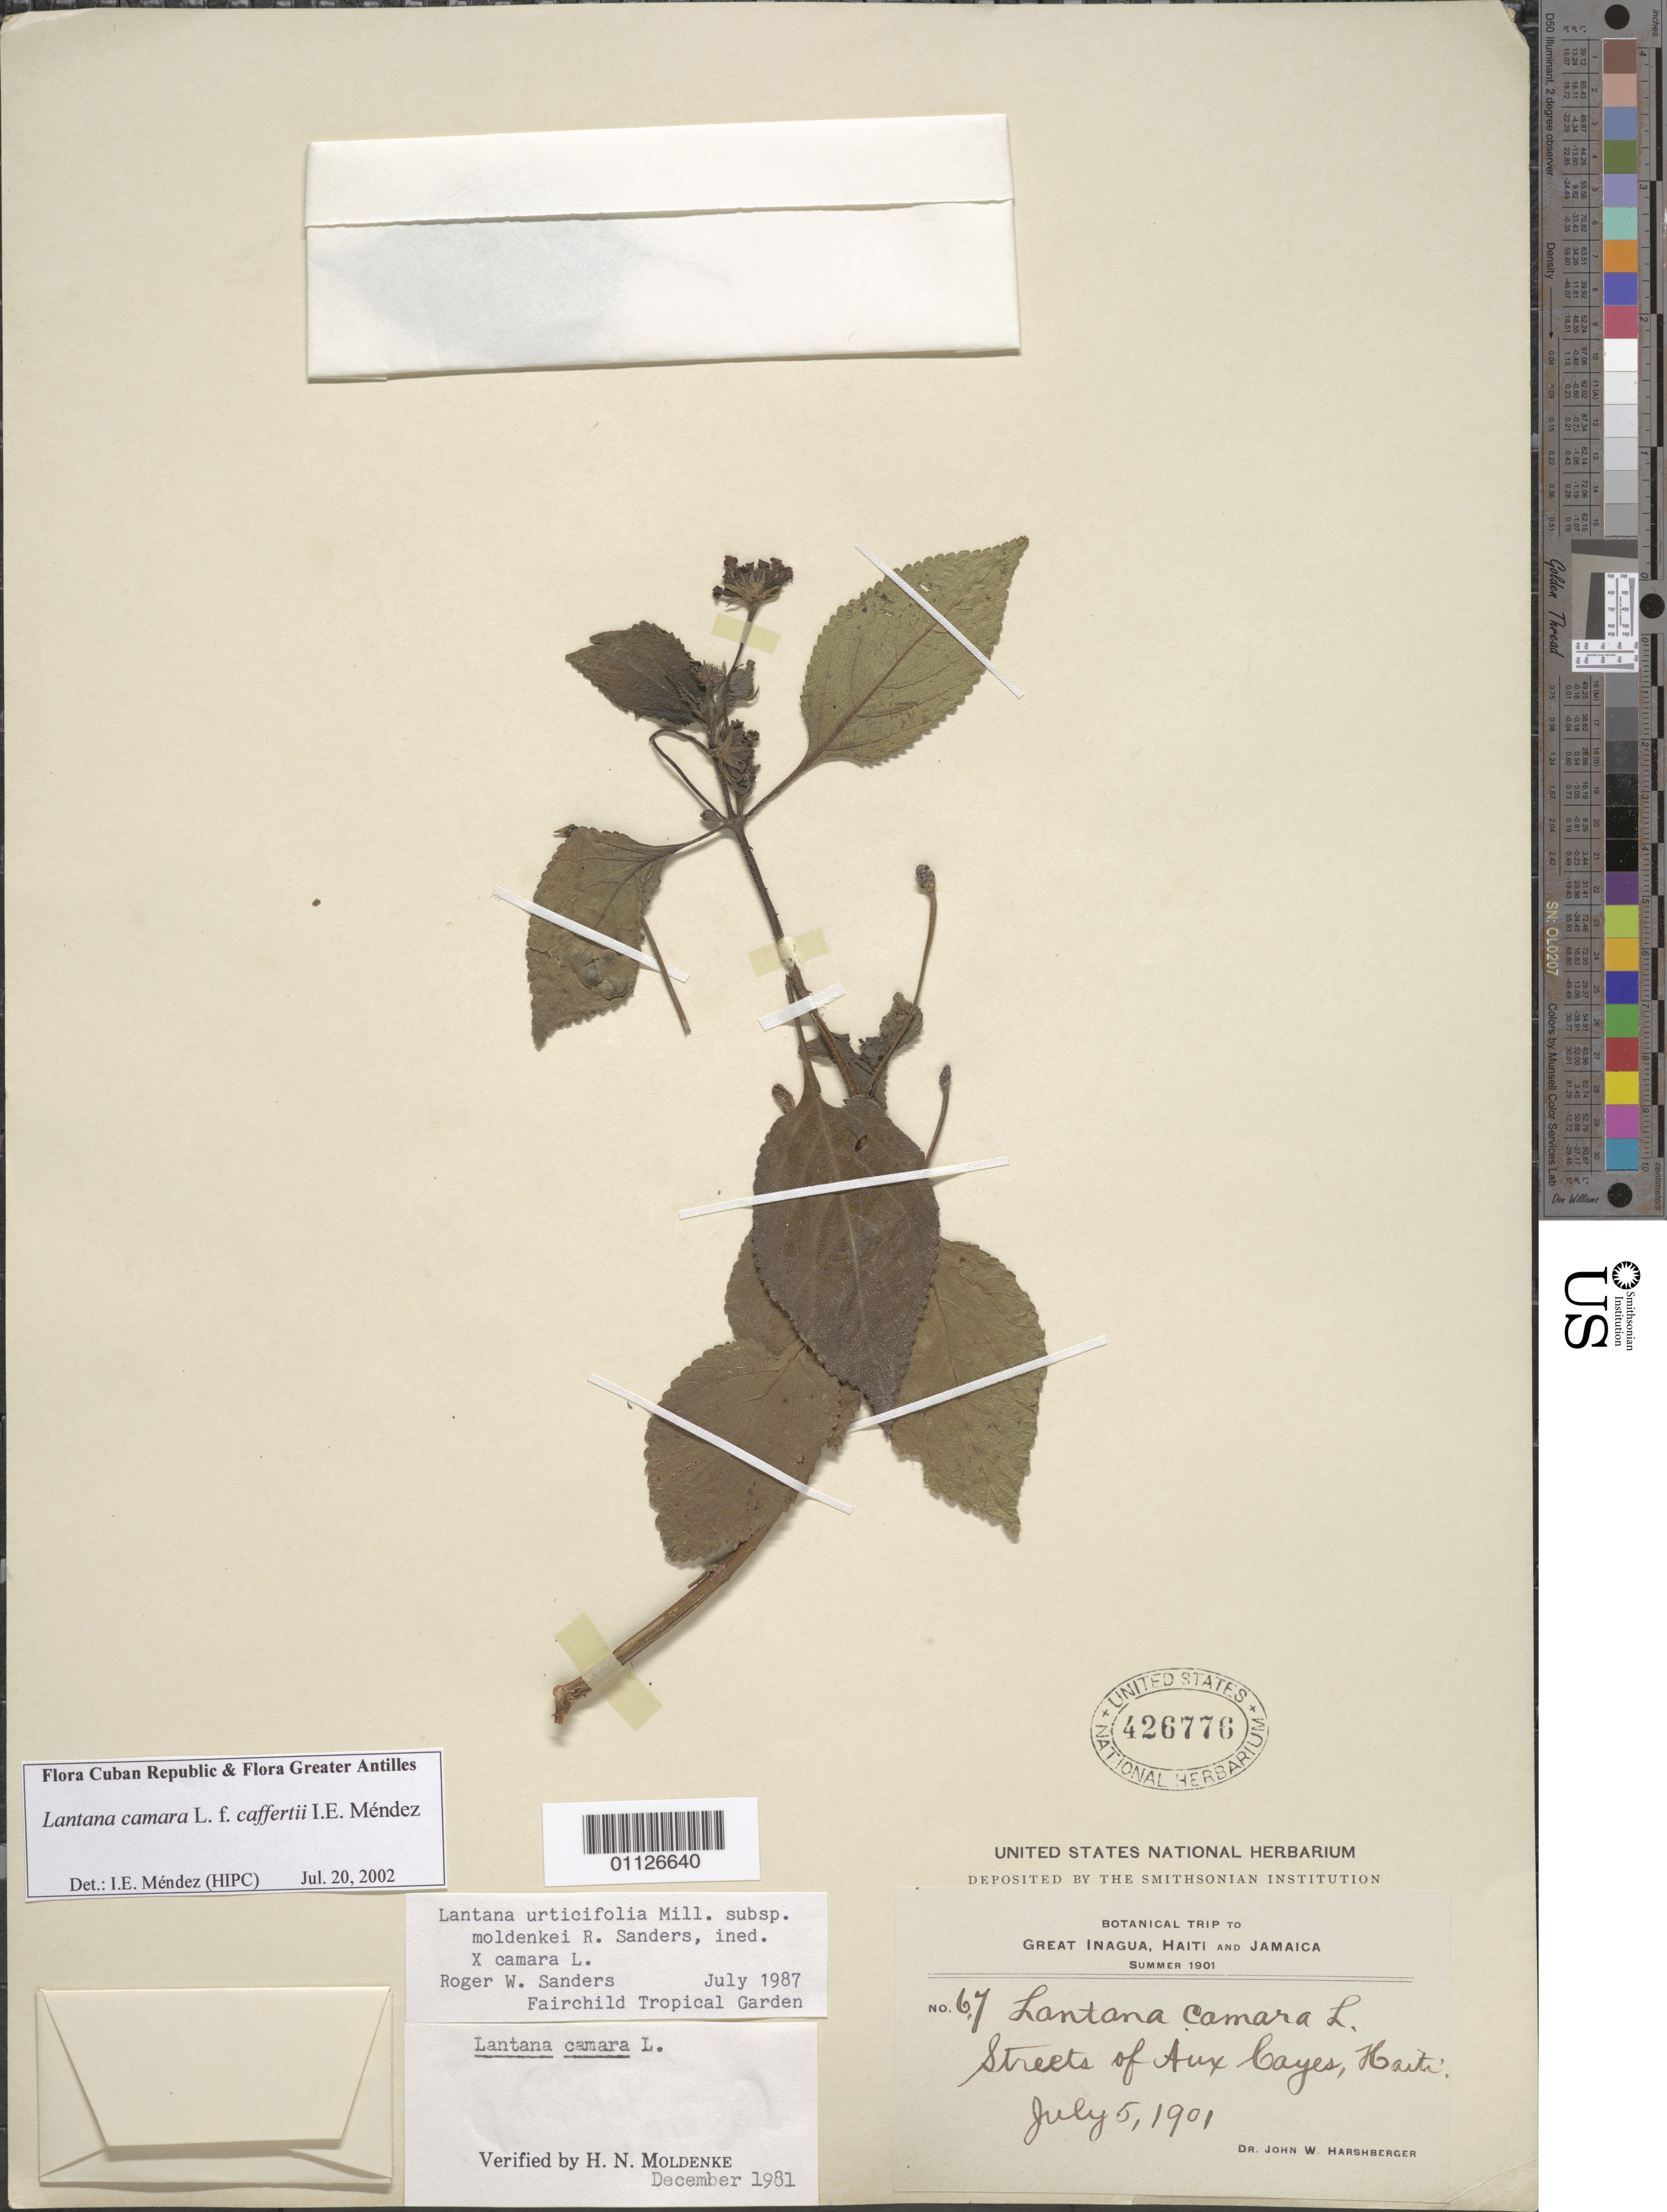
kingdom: Plantae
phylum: Tracheophyta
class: Magnoliopsida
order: Lamiales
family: Verbenaceae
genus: Lantana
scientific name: Lantana camara f. caffertyi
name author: I.E. Méndez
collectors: J. W. Harshberger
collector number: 67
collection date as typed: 05 Jul 1901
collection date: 1901-07-05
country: Haiti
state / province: Sud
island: Hispaniola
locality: Streets of Aux Cayes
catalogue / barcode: US 426776